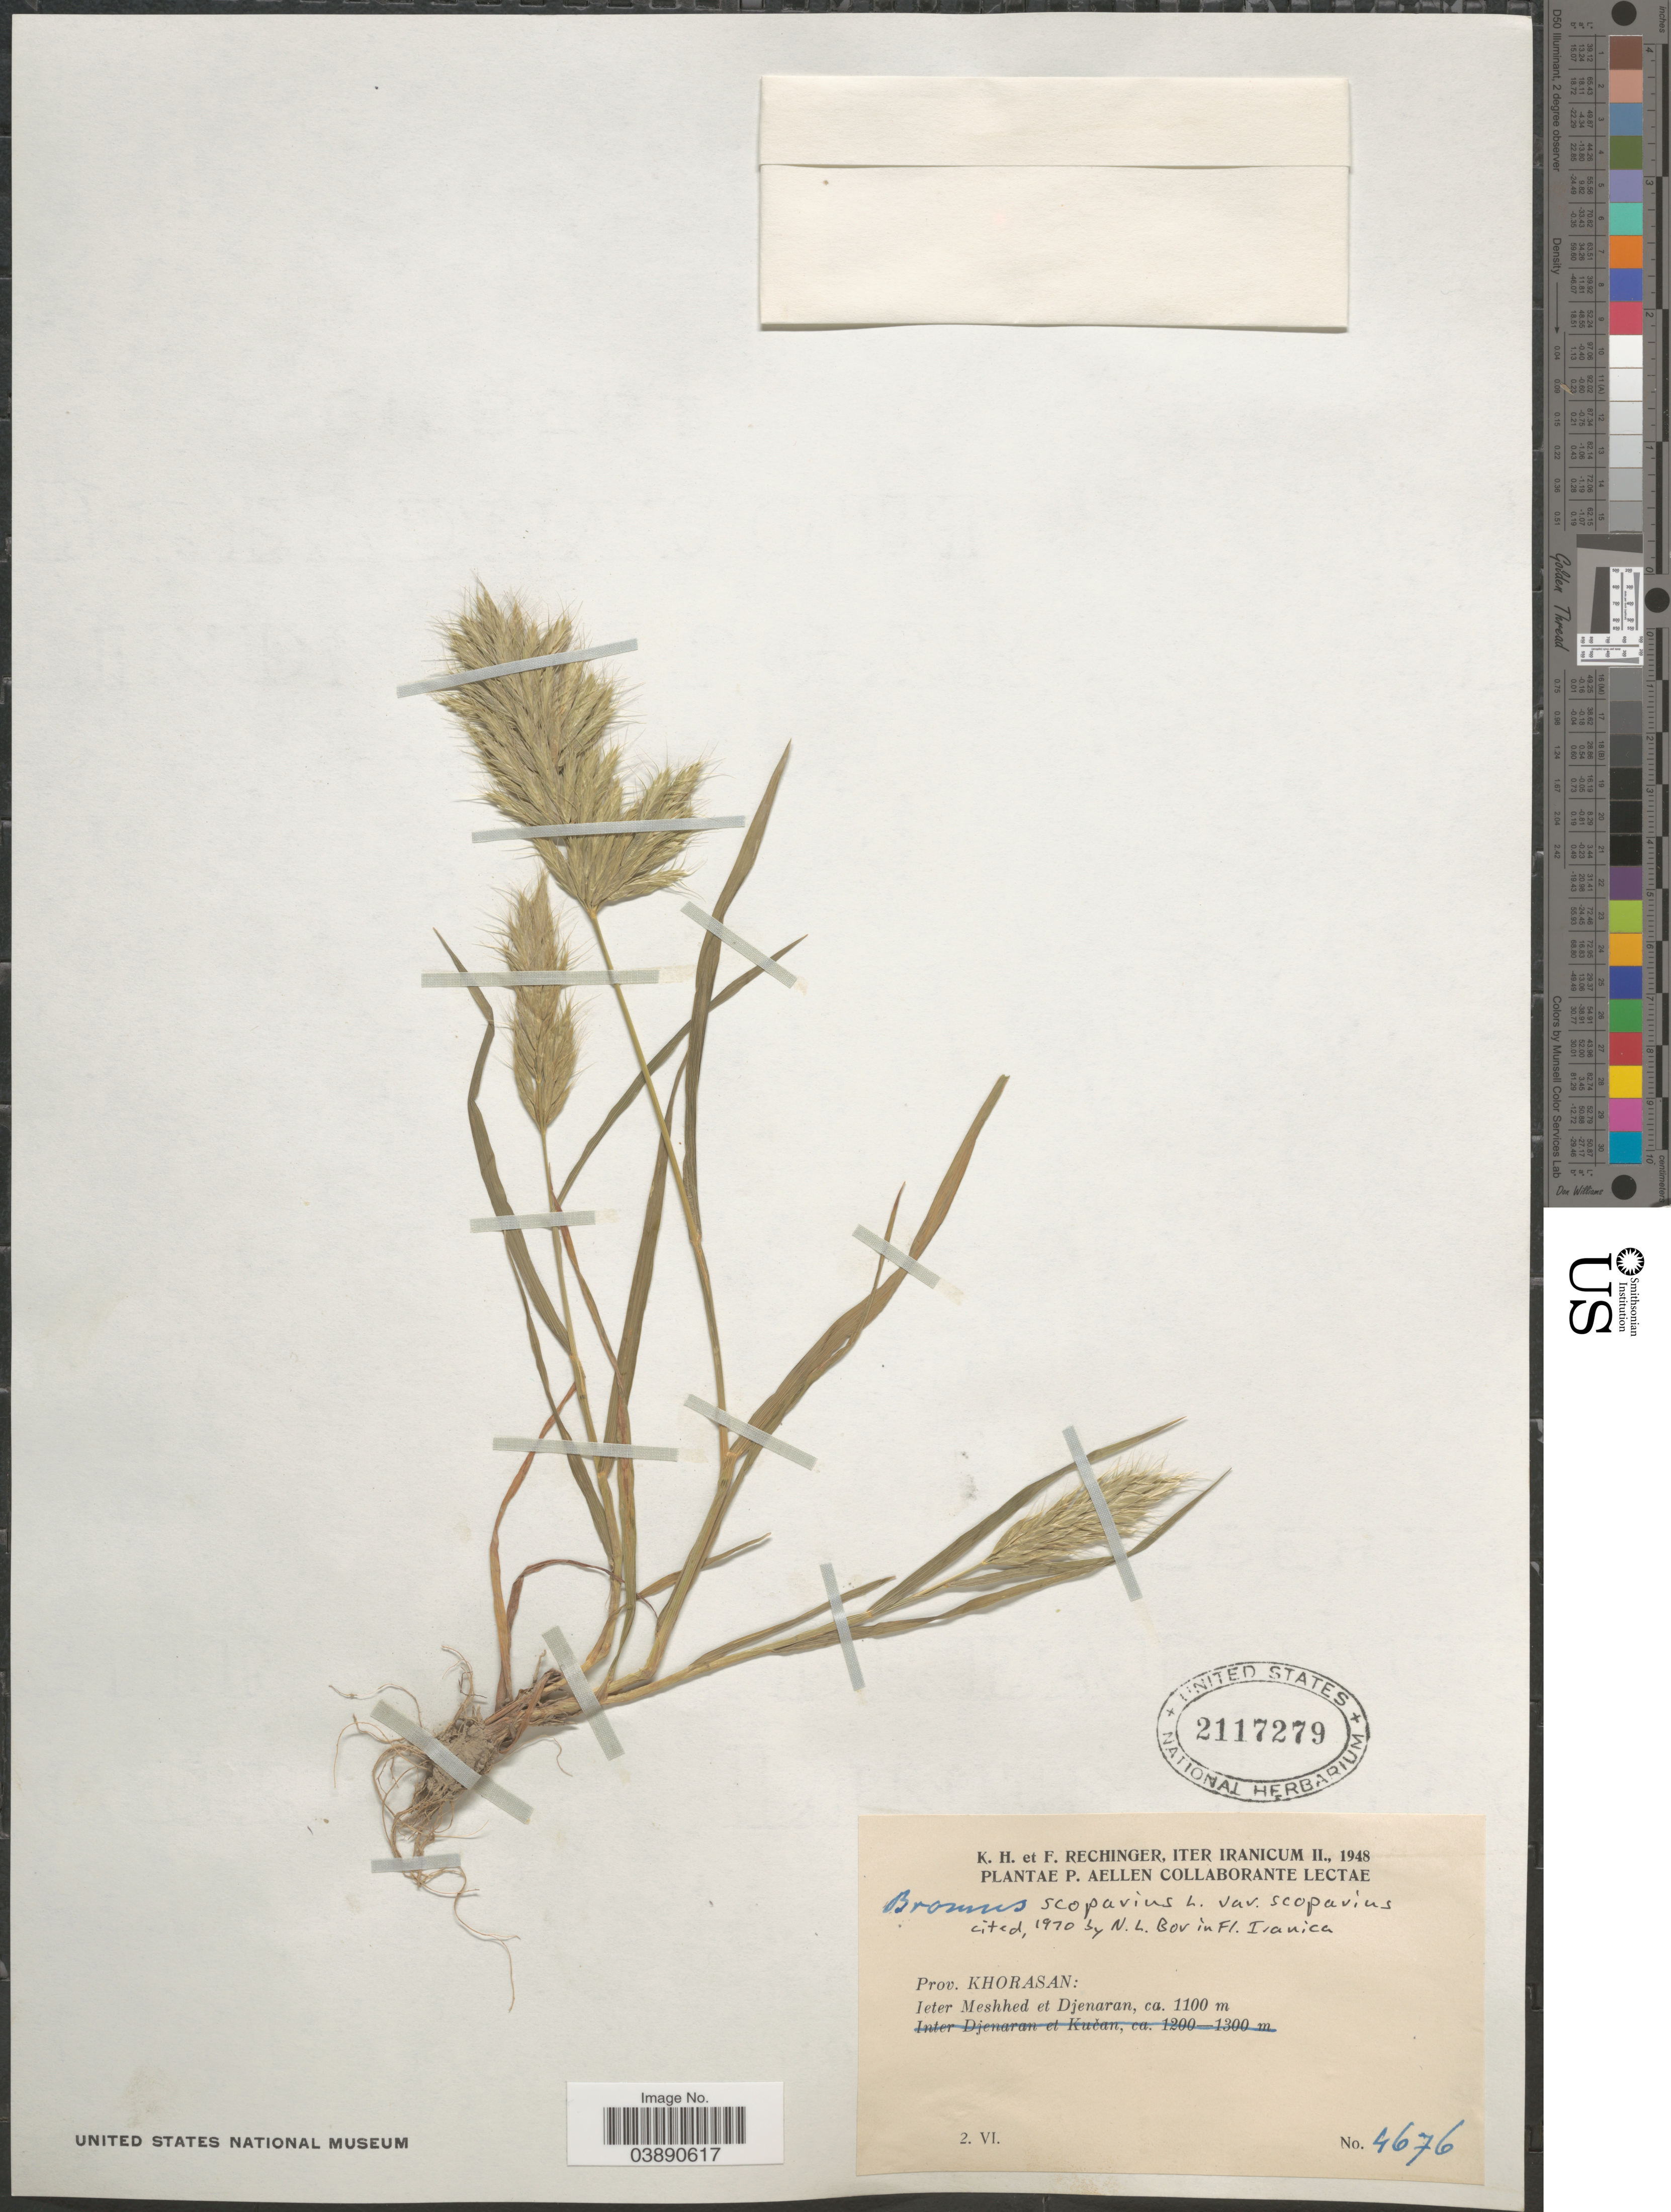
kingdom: Plantae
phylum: Tracheophyta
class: Liliopsida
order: Poales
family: Poaceae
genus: Bromus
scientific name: Bromus scoparius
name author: L.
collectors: K. H. Rechinger & F. Rechinger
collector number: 4676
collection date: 1948-06-02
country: Iran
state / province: Khorasan [obsolete]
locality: Iter Iranicum II., 1948. Prov. Khorasan: Ieter Meshed et Djenaran.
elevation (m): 1100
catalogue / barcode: US 2117279